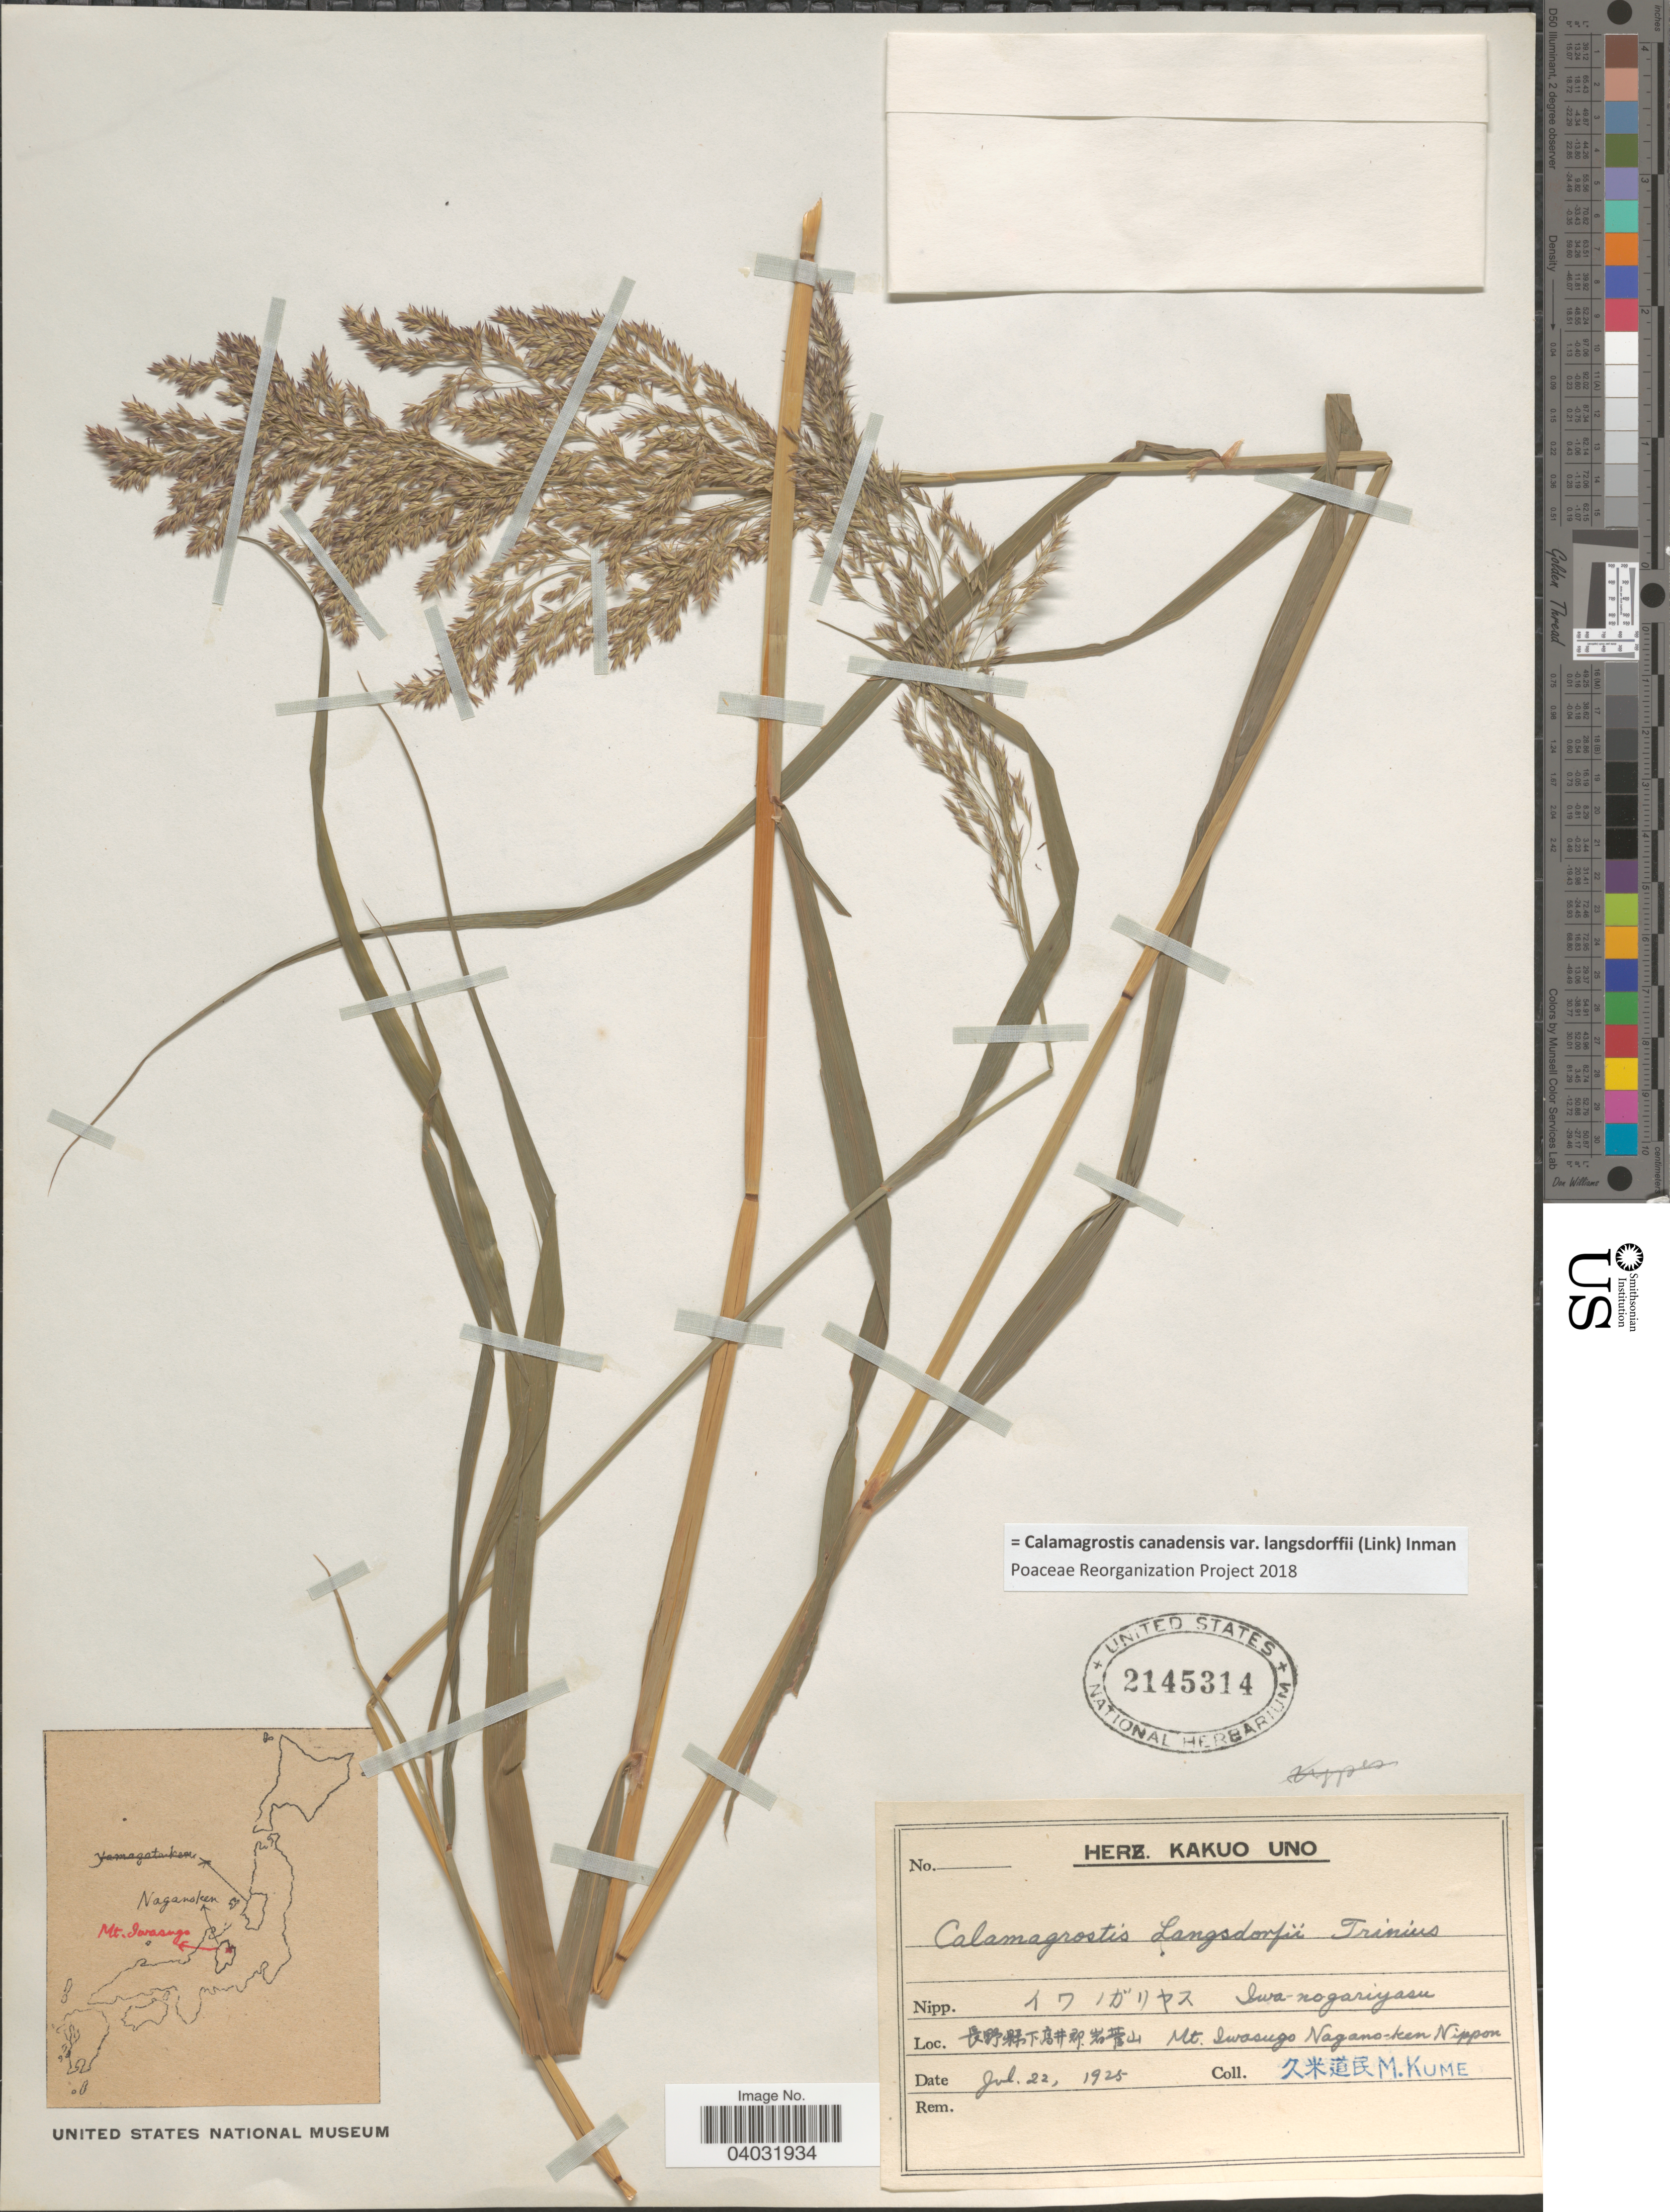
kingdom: Plantae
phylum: Tracheophyta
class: Liliopsida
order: Poales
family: Poaceae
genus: Calamagrostis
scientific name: Calamagrostis canadensis var. langsdorffii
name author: (Link) Inman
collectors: M. Kume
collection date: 1925-07-22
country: Japan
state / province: Nagano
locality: Mt. Iwasugo Nagano-ken Nippon.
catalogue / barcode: US 2145314